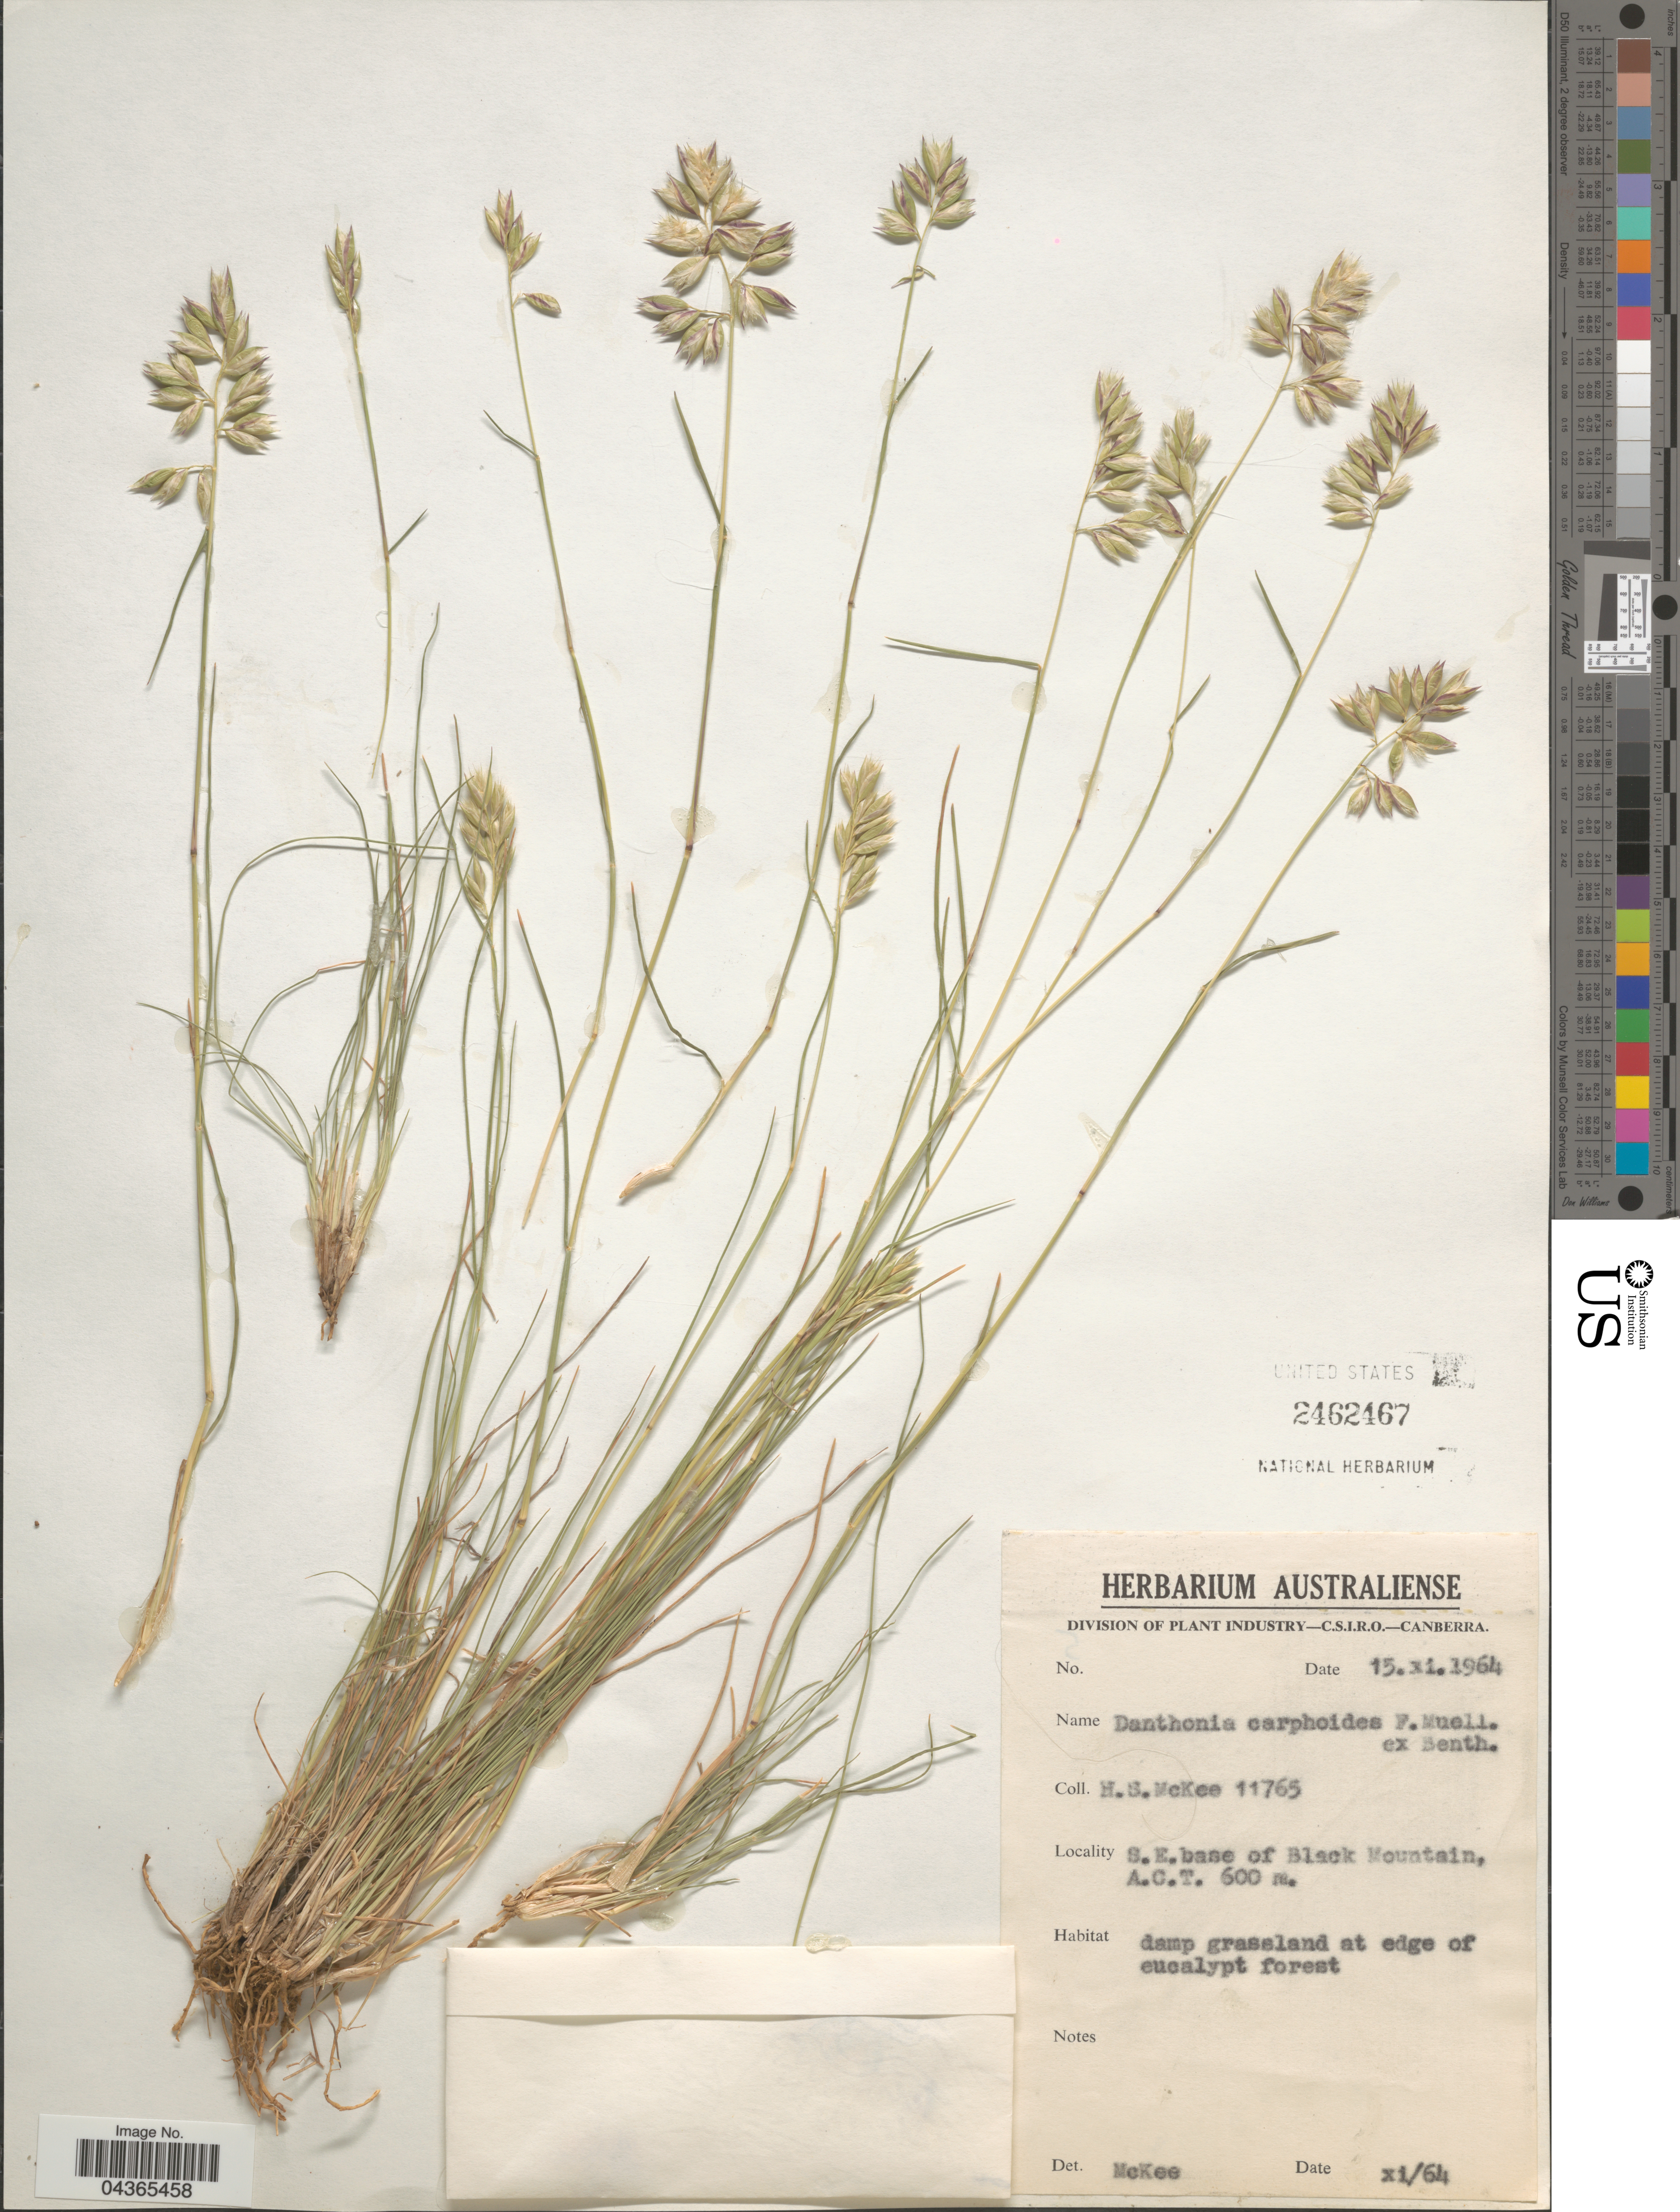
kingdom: Plantae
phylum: Tracheophyta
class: Liliopsida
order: Poales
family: Poaceae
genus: Rytidosperma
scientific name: Rytidosperma carphoides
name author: (F. Muell. ex Benth.) Connor & Edgar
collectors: H. S. McKee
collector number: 11765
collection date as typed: Transcribed d/m/y: /11/64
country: Australia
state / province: Australian Capital Territory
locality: S.E. base of Black Mountain, A.C.T. Damp grassland at edge of eucalypt forest.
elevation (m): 600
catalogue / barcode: US 2462467